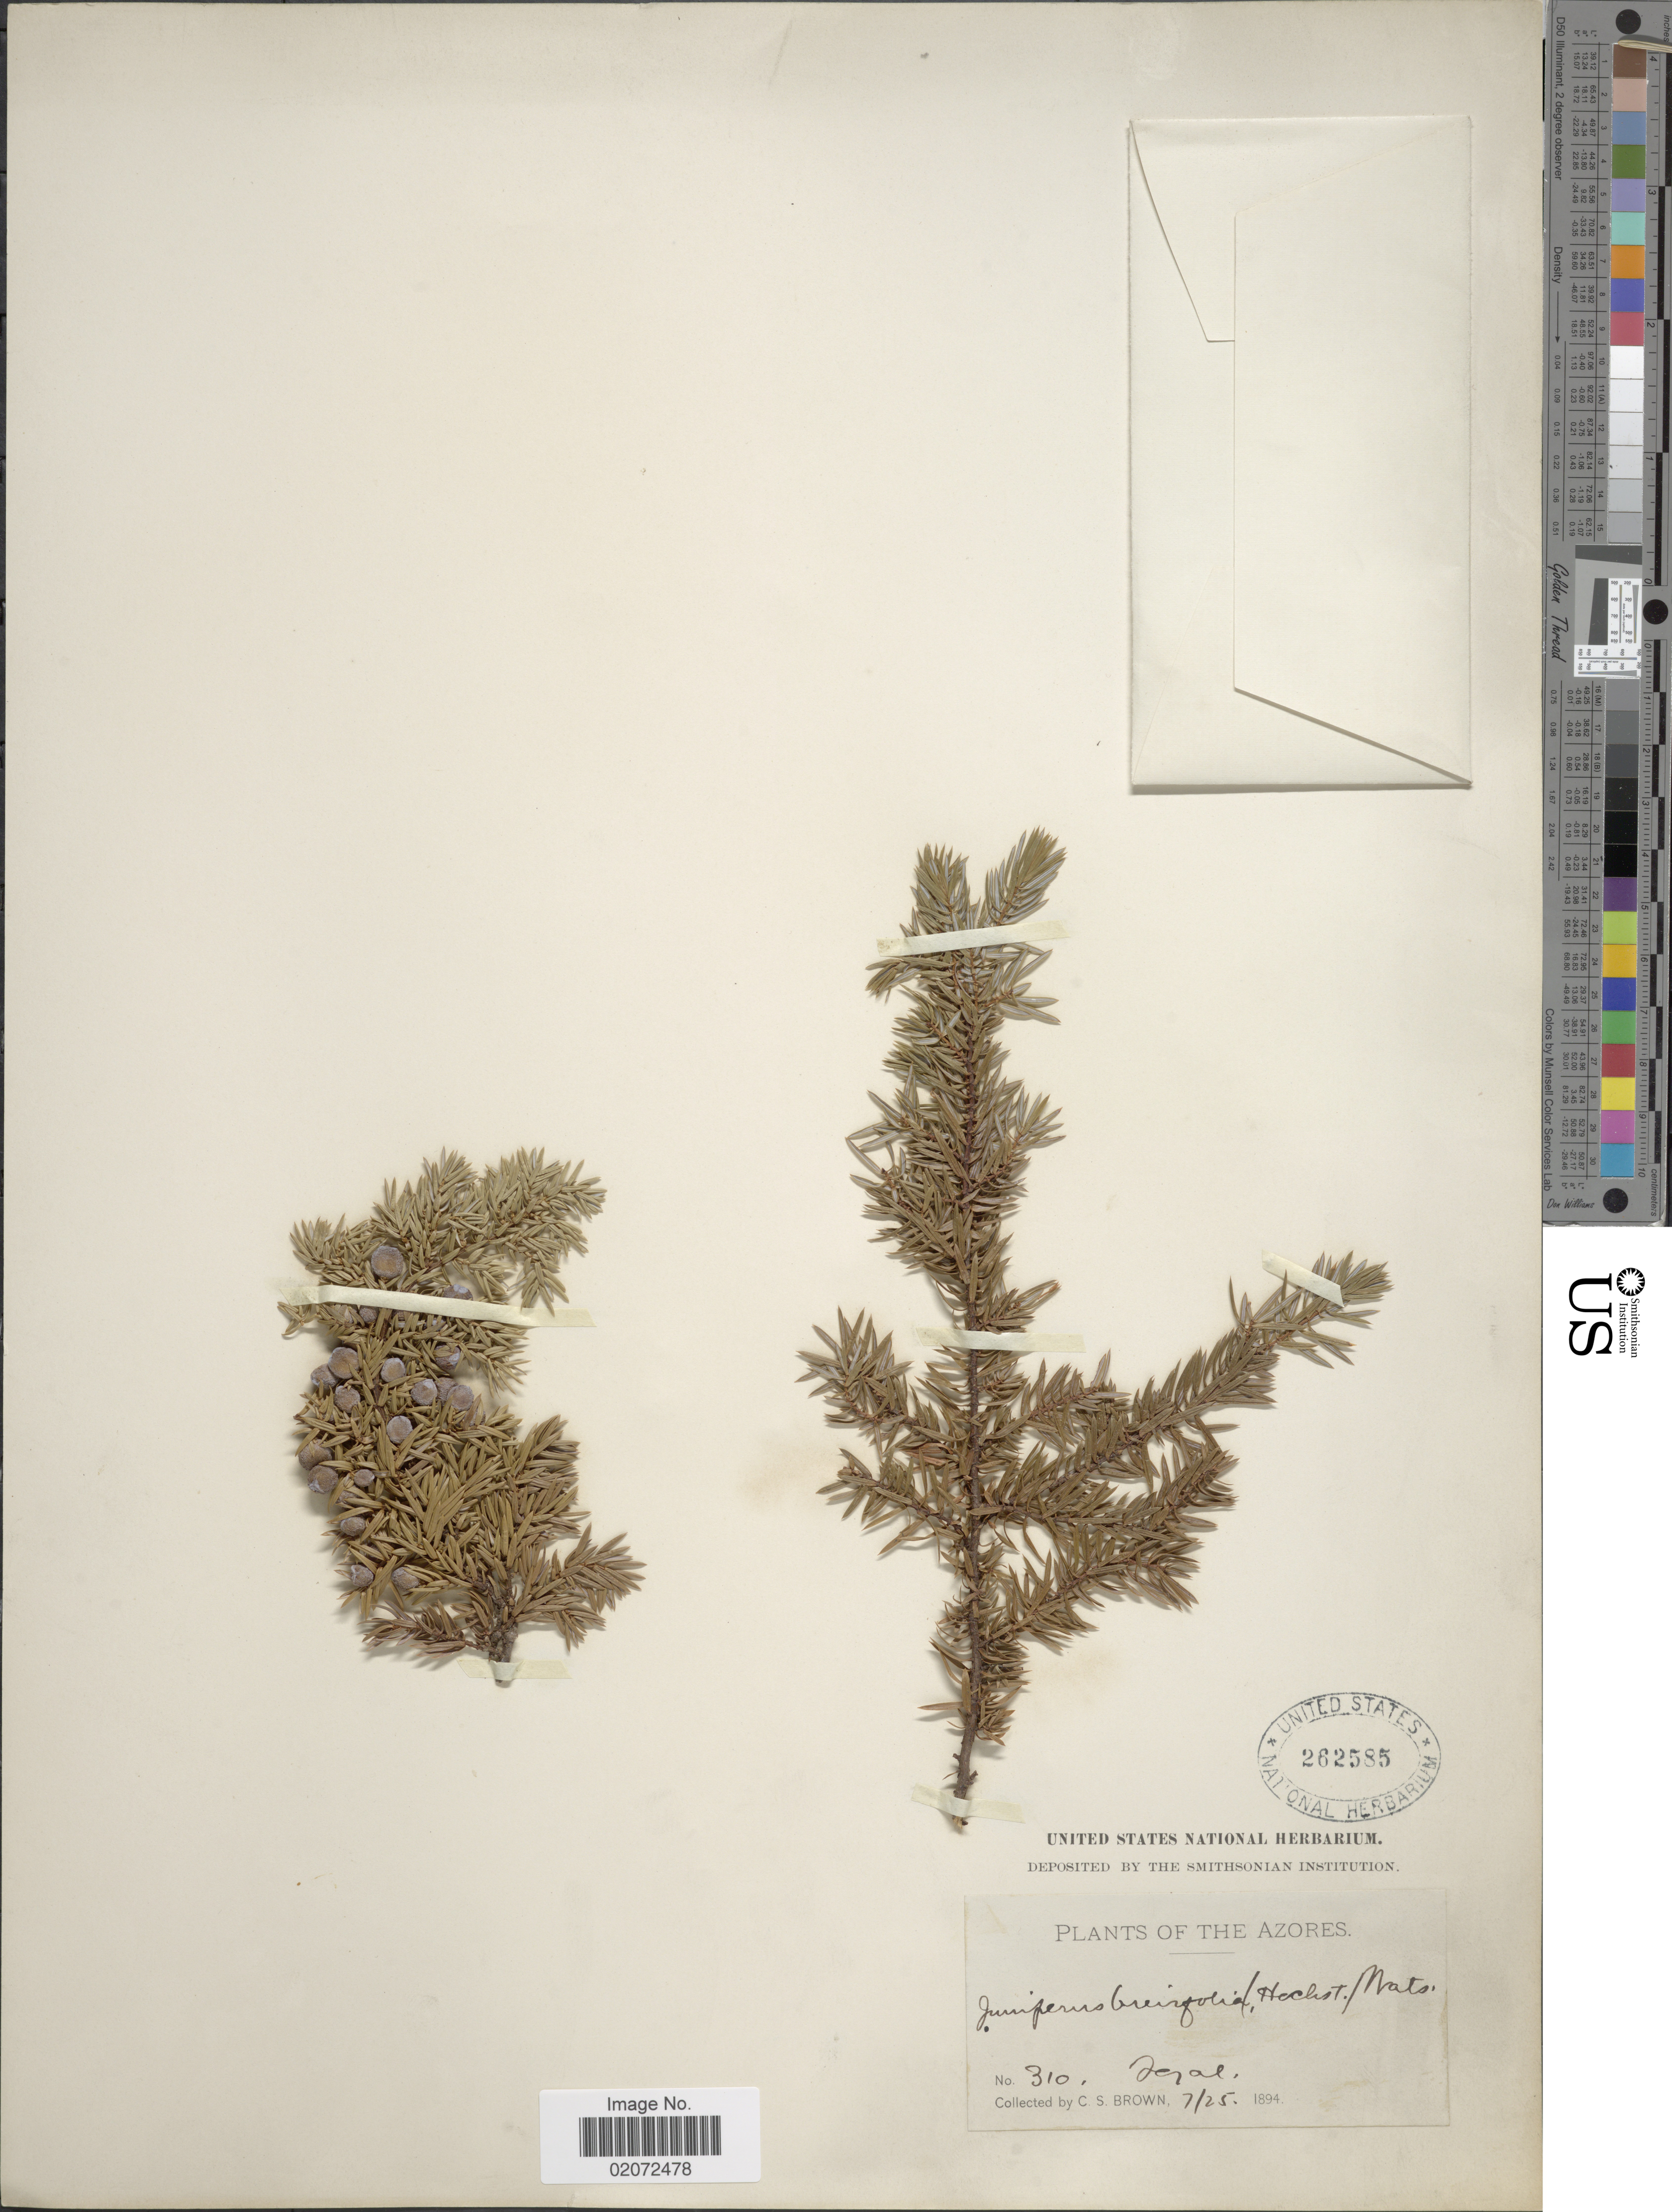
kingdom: Plantae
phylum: Tracheophyta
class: Pinopsida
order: Pinales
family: Cupressaceae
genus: Juniperus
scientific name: Juniperus brevifolia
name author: Antoine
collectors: C. S. Brown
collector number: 310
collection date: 1894-07-25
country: Portugal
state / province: Azores (Aut. Reg.)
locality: Teral [interpreted]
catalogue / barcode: US 262585